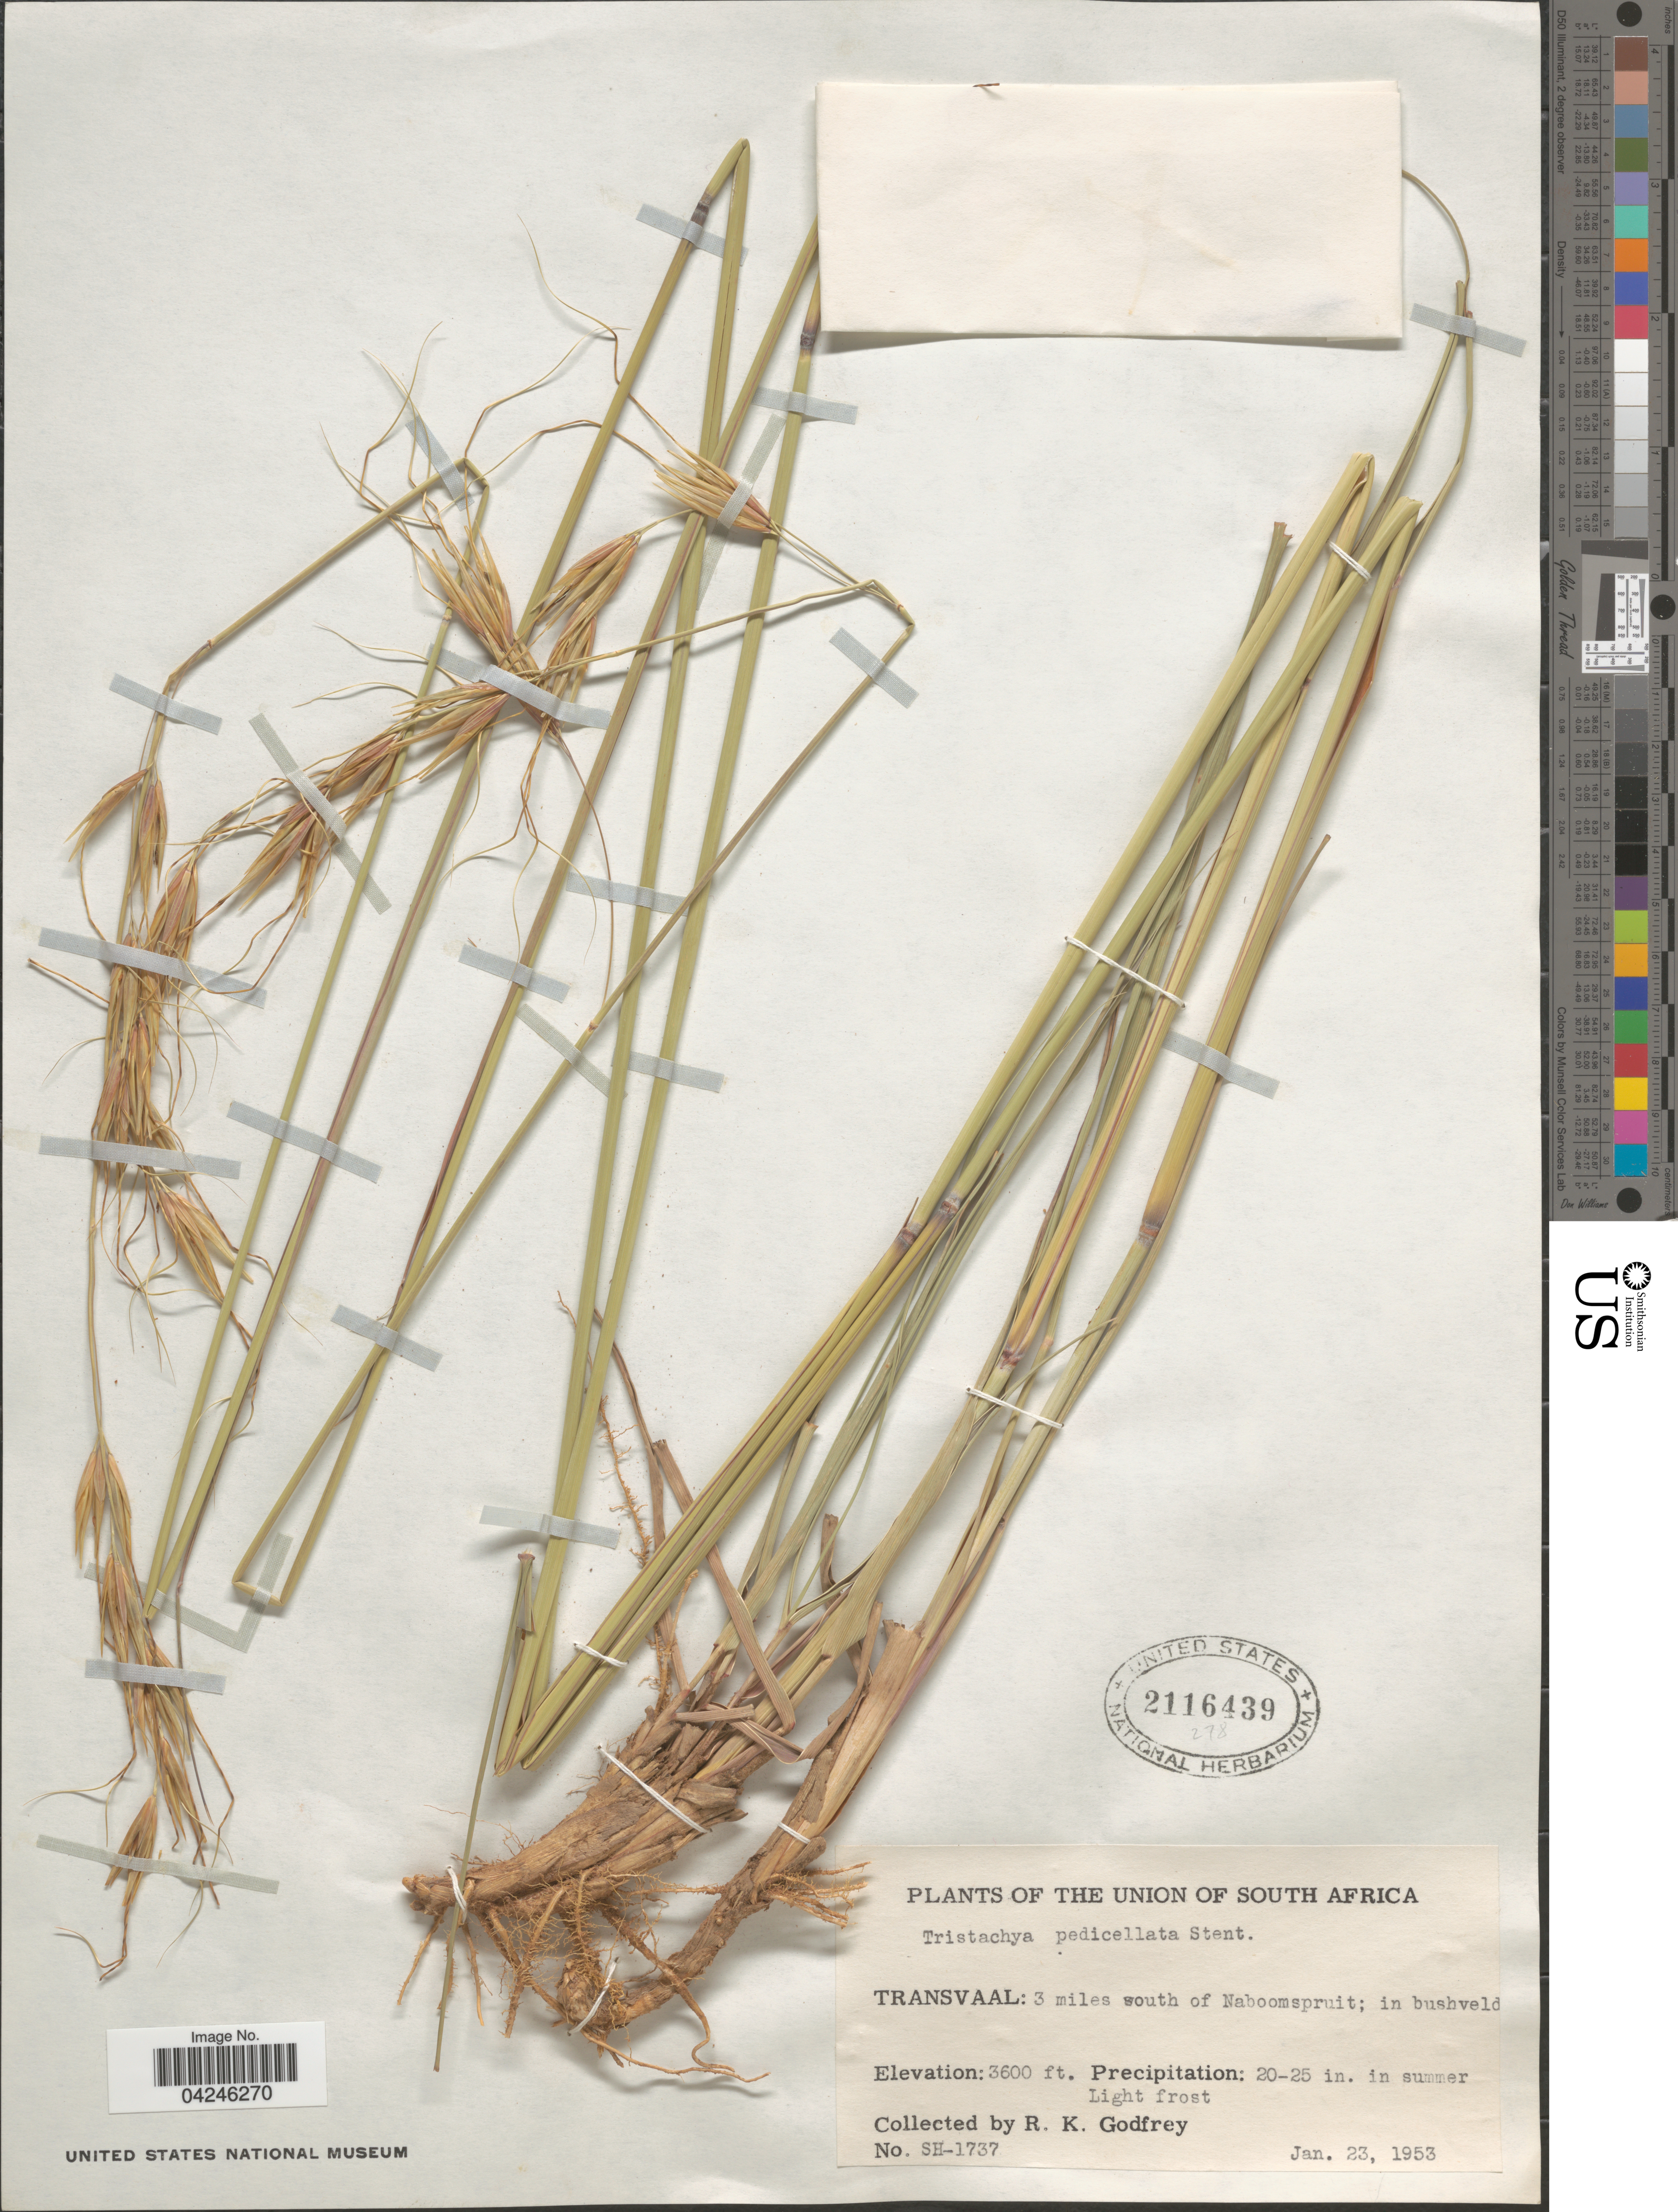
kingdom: Plantae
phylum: Tracheophyta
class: Liliopsida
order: Poales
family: Poaceae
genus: Tristachya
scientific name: Tristachya pedicellata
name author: Stent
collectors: R. K. Godfrey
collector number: SH-1737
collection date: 1953-01-23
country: South Africa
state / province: Limpopo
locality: The Union of South Africa. Transvaal: 3 miles south of Naboomspruit.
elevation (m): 1097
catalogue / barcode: US 2116439